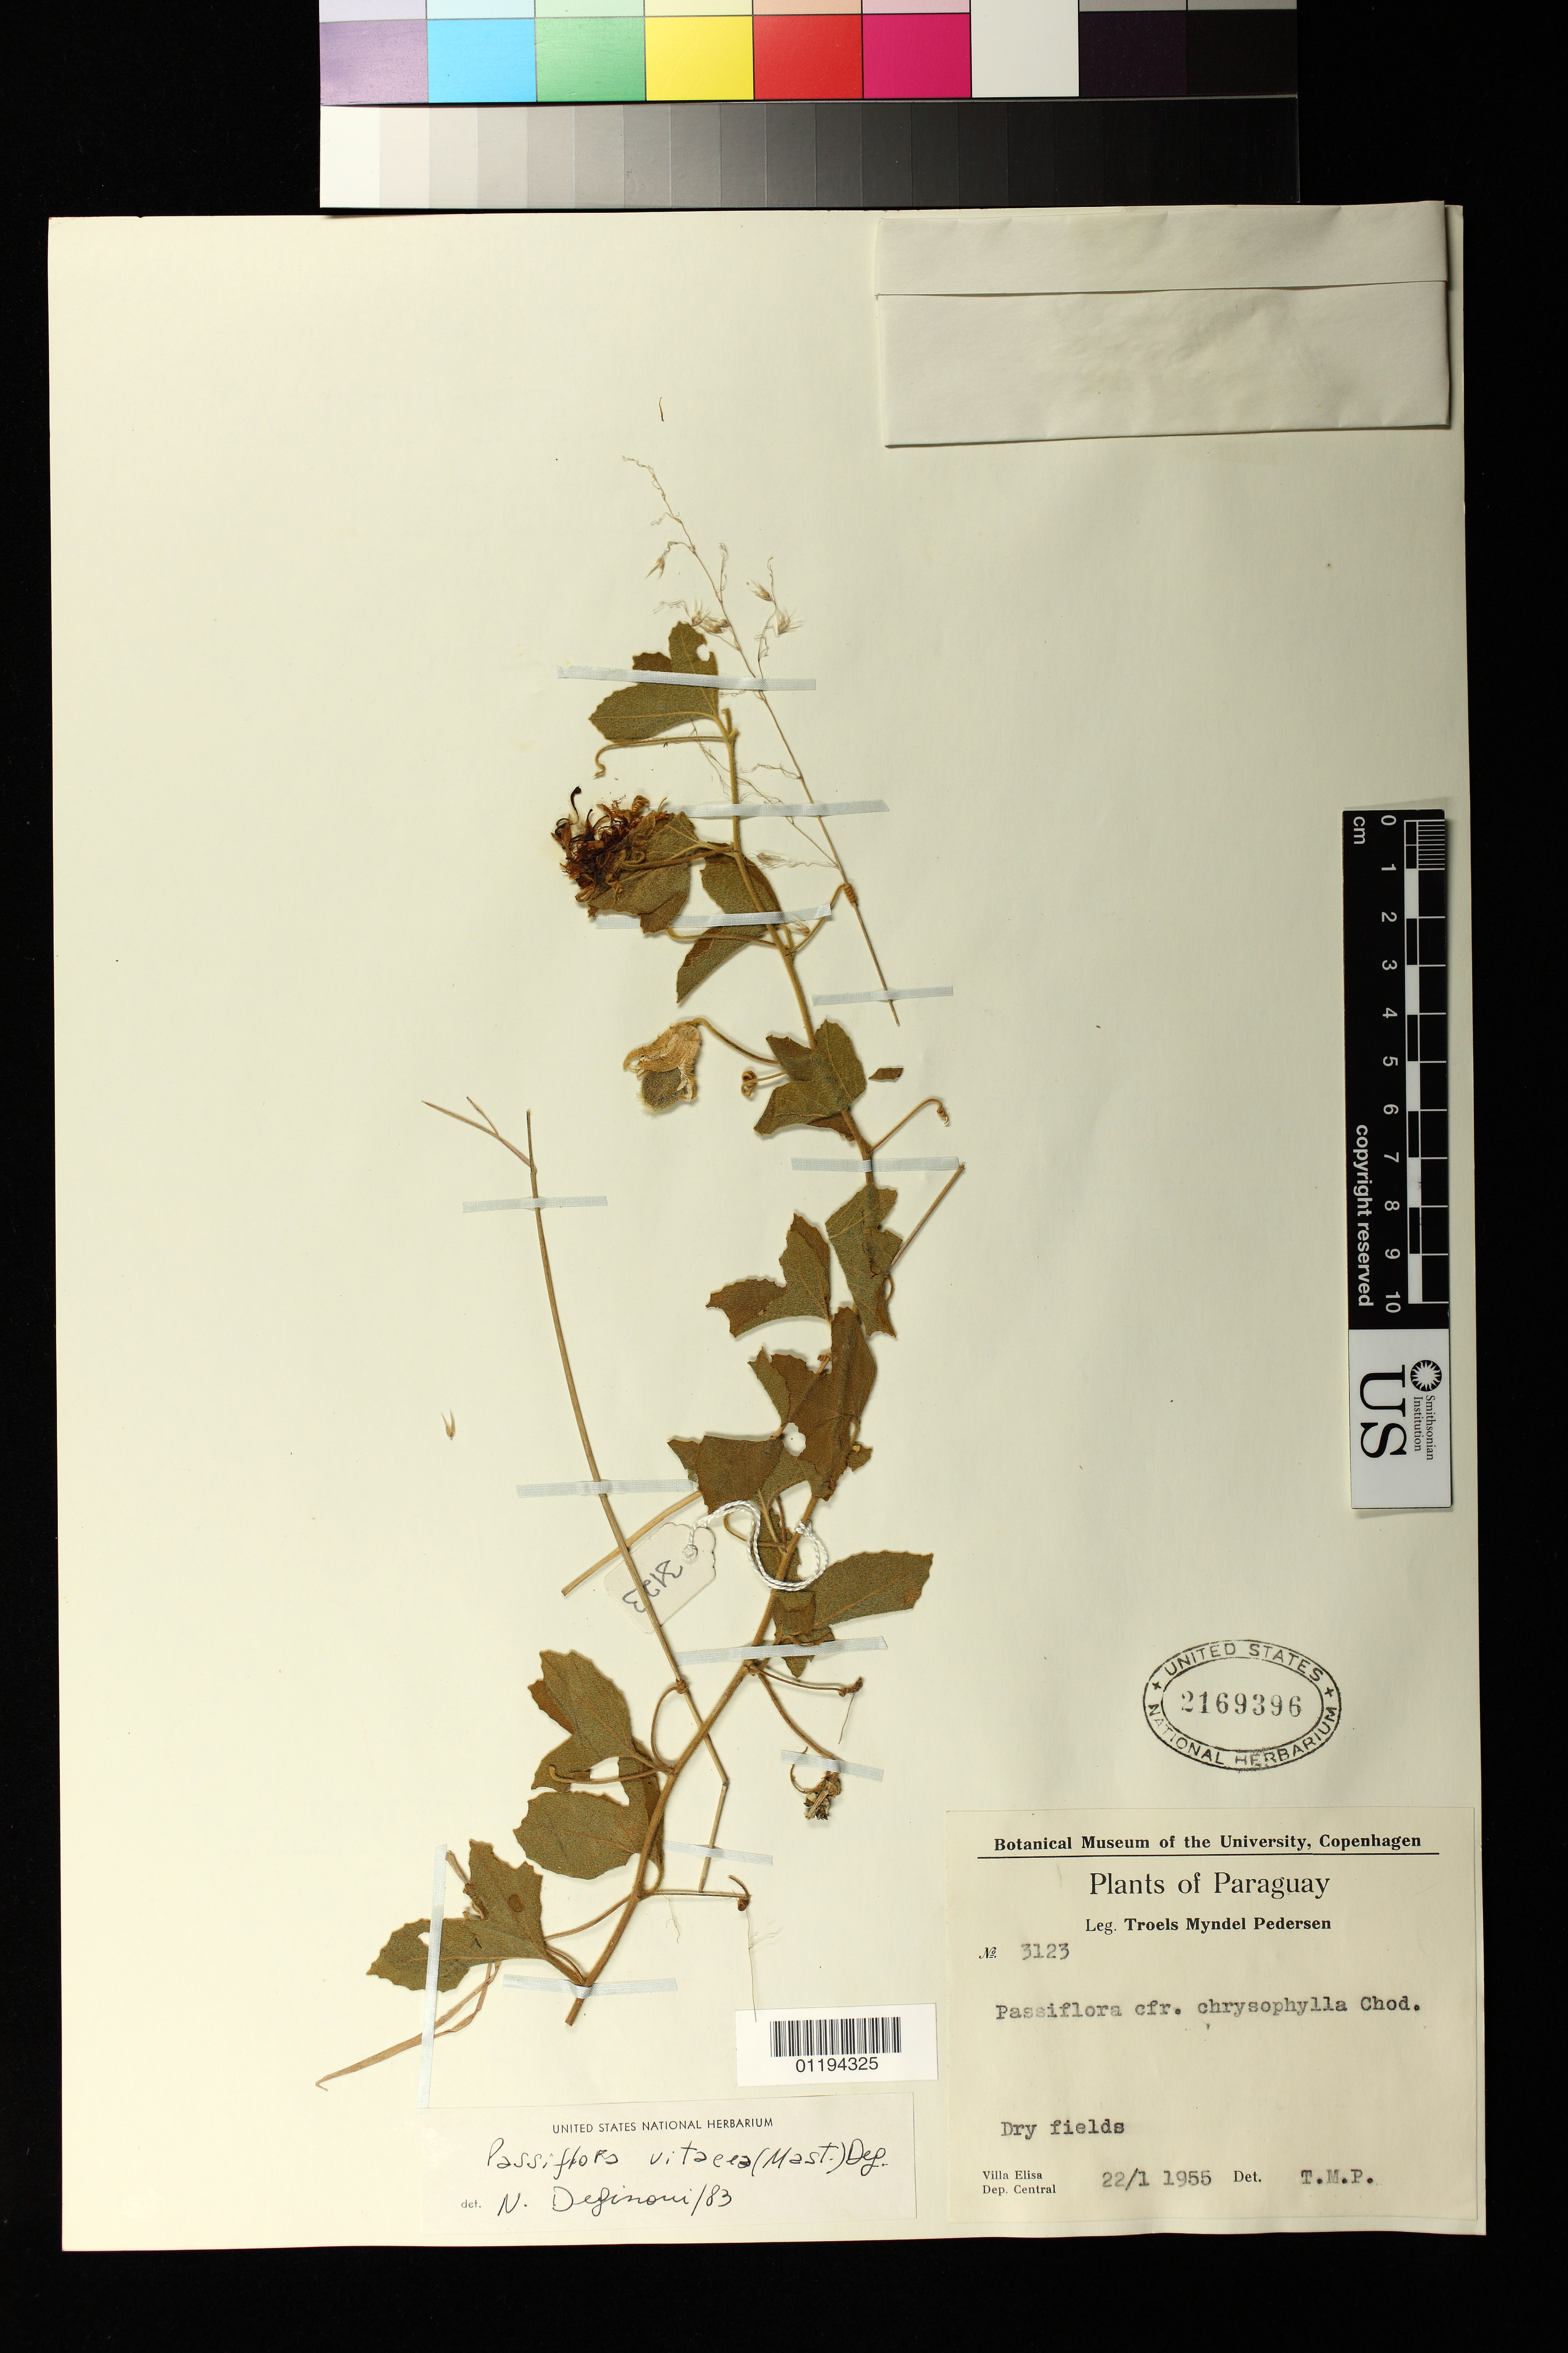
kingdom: Plantae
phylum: Tracheophyta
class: Magnoliopsida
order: Malpighiales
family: Passifloraceae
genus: Passiflora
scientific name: Passiflora chrysophylla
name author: Chodat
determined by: Svoboda, H. T.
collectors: T. M. Pedersen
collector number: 3123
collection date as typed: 22 Jan 1955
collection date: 1955-01-22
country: Paraguay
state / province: Central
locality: Villa Elisa, Dep. Central.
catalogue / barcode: US 2169396